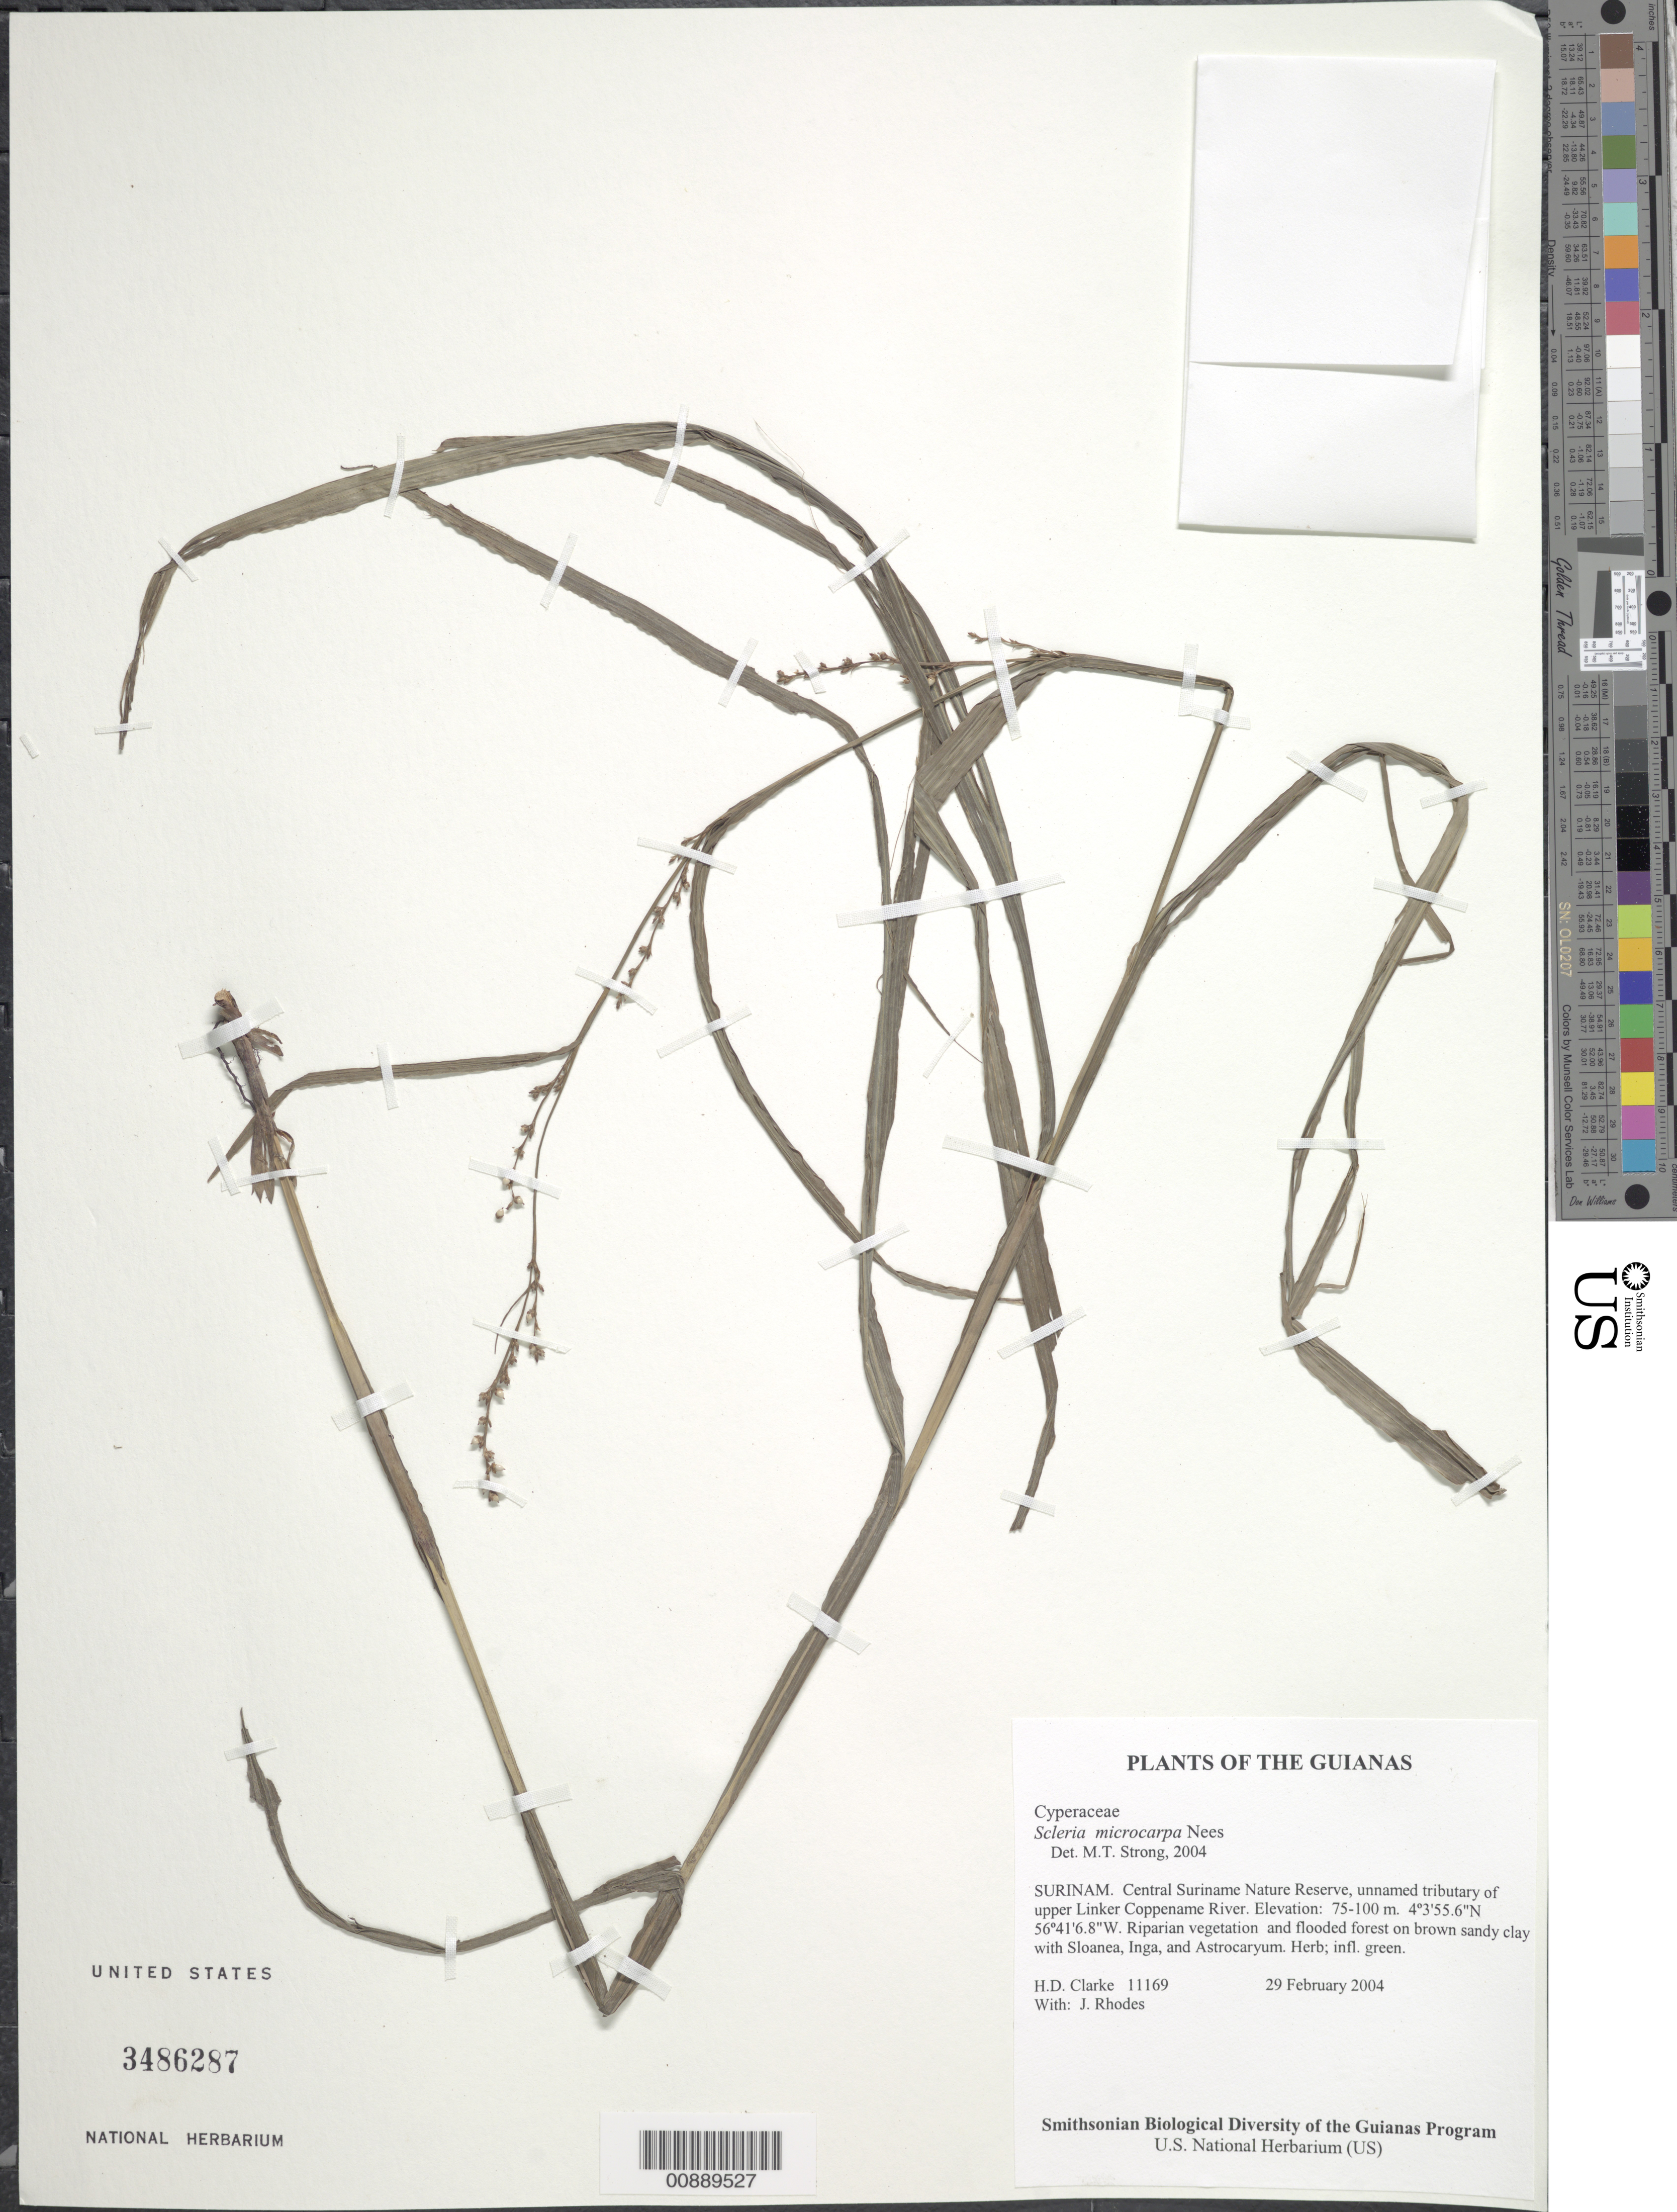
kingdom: Plantae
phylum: Tracheophyta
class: Liliopsida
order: Poales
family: Cyperaceae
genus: Scleria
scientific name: Scleria microcarpa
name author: Nees ex Kunth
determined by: Strong, M. T., (US), Smithsonian Institution - National Museum of Natural History (UNITED STATES)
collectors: H. D. Clarke & J. Rhodes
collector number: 11169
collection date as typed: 29 February 2004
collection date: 2004-02-29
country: Suriname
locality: Central Suriname Nature Reserve, unnamed tributary of upper Linker Coppename River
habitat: Riparian vegetation and flooded forest on brown sandy clay with Sloanea, Inga, and Astrocaryum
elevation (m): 75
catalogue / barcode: US 3486287